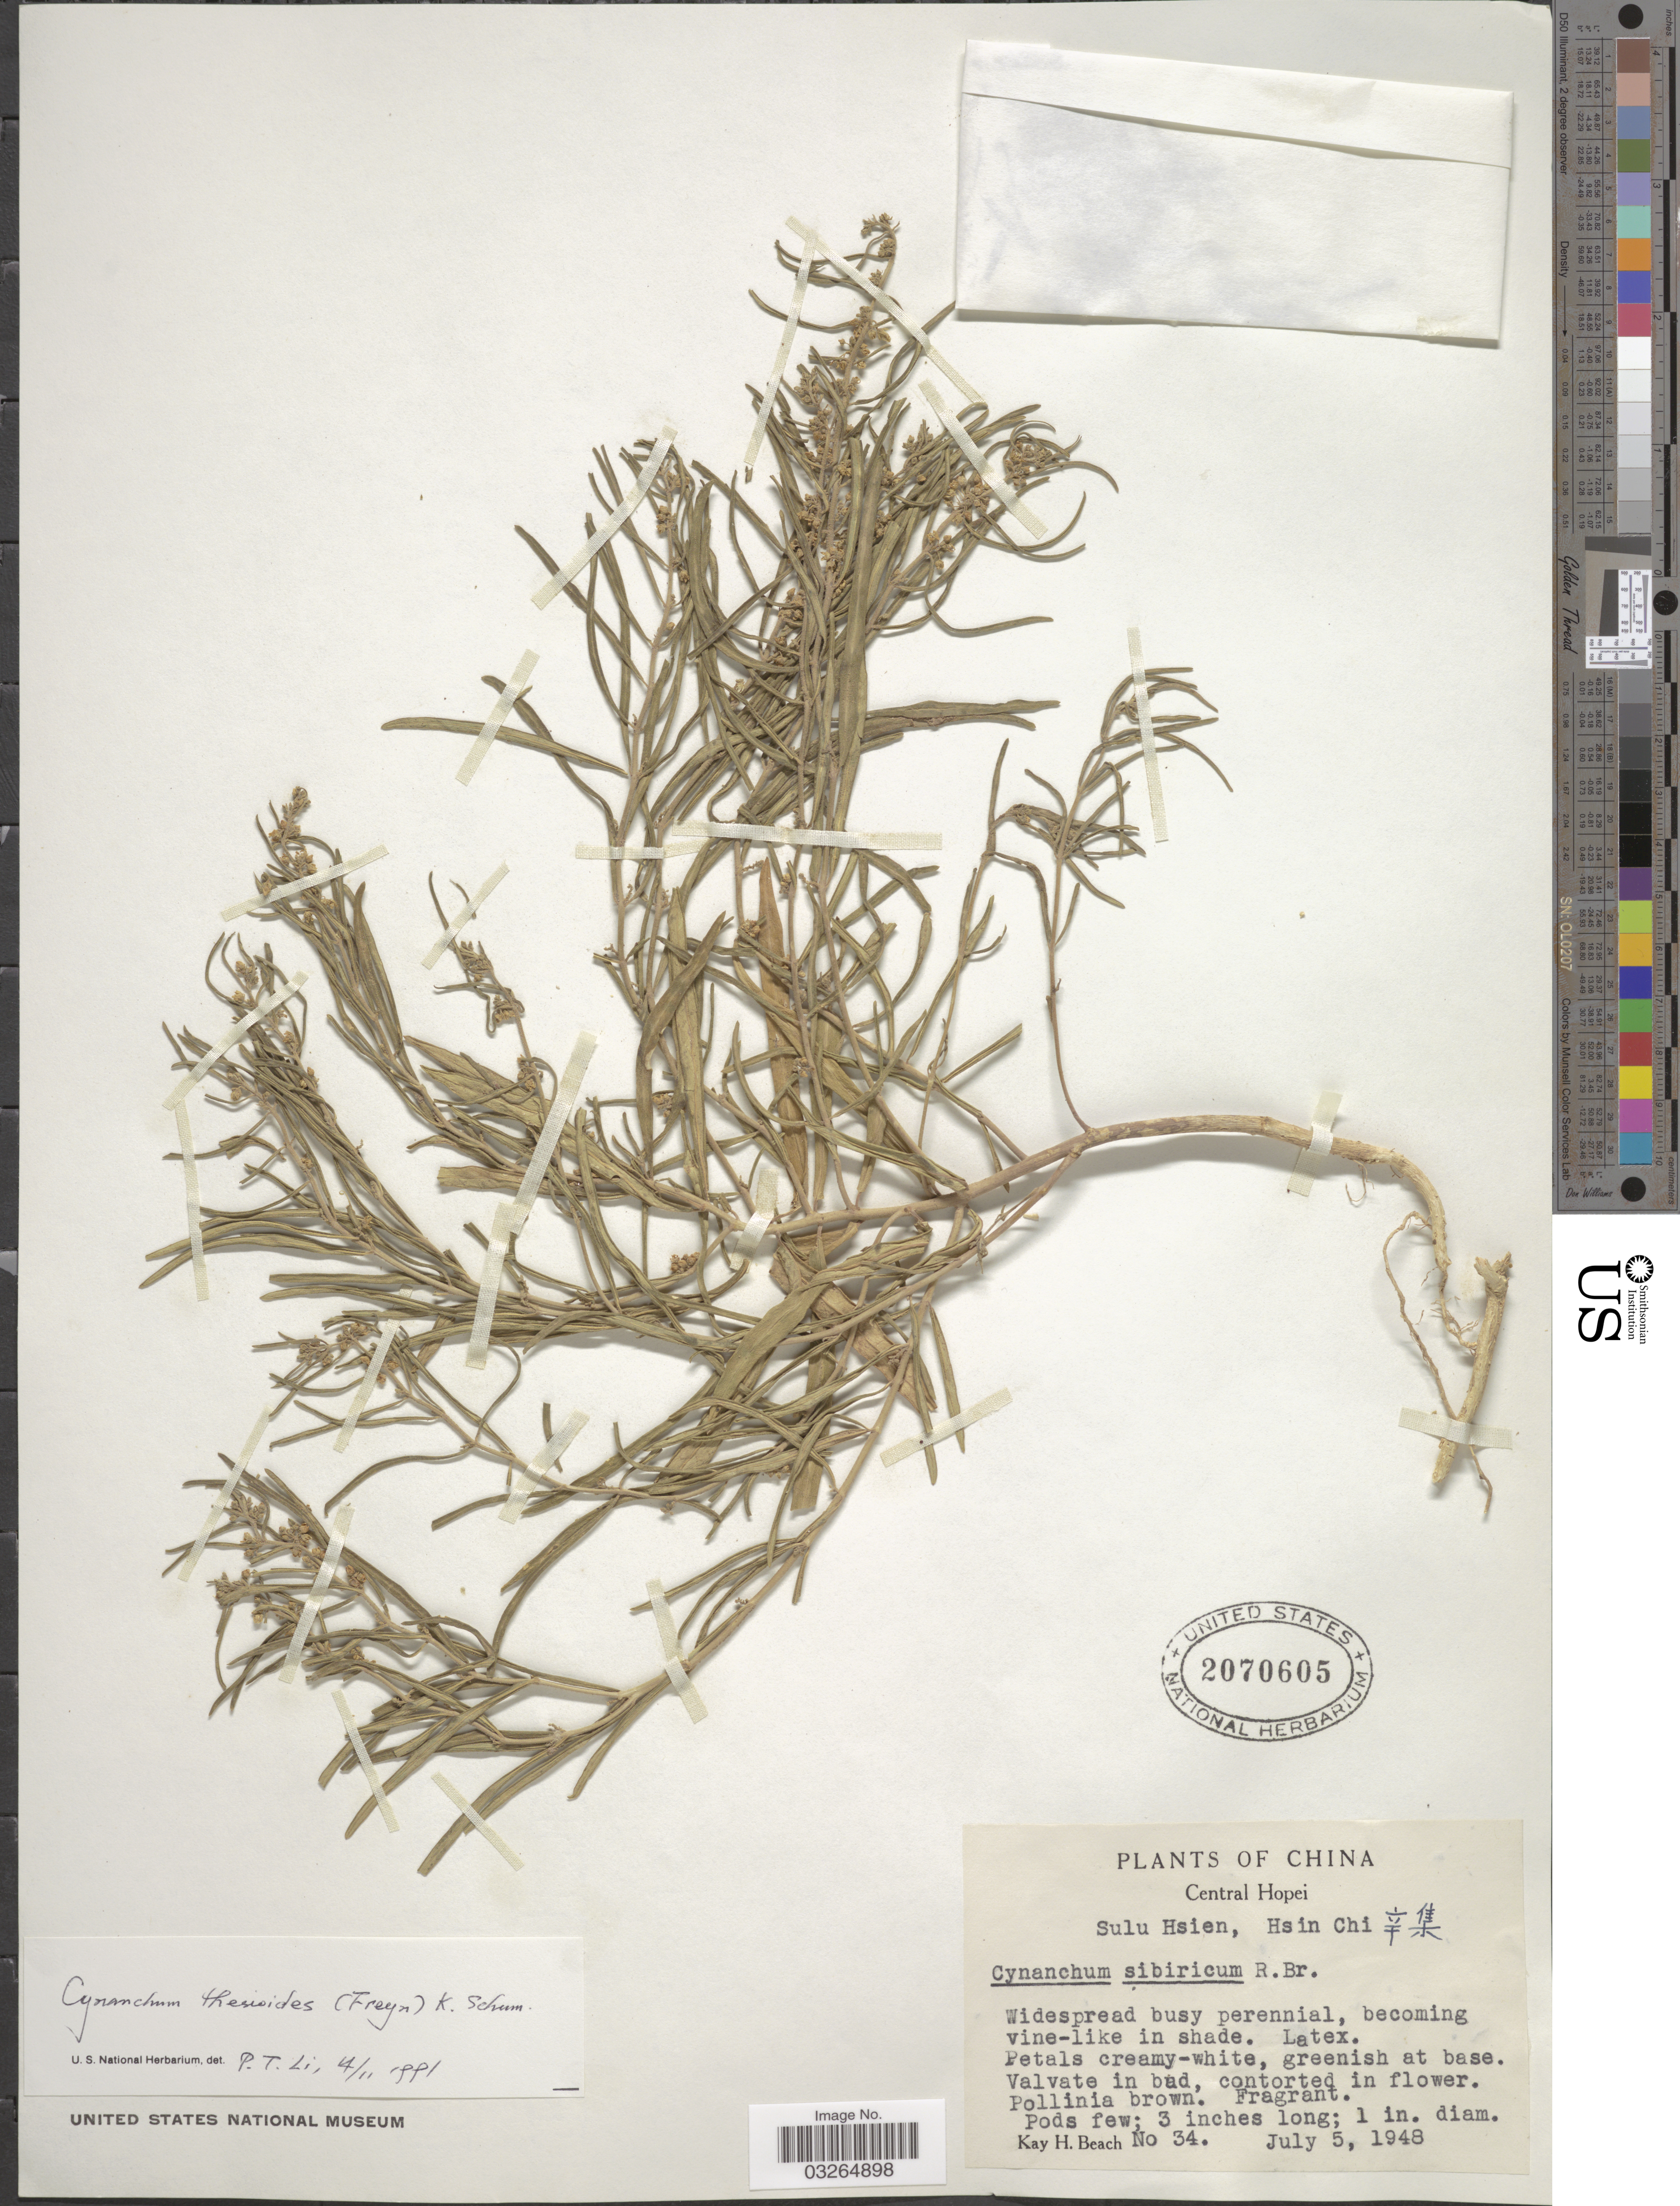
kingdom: Plantae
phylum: Tracheophyta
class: Magnoliopsida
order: Gentianales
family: Apocynaceae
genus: Cynanchum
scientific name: Cynanchum thesioides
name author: (Freyn) K. Schum.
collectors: K. H. Beach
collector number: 34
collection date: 1948-07-05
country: China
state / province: Hebei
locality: Central Hopei. Sulu Hsien, Hsin Chi X.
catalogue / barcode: US 2070605